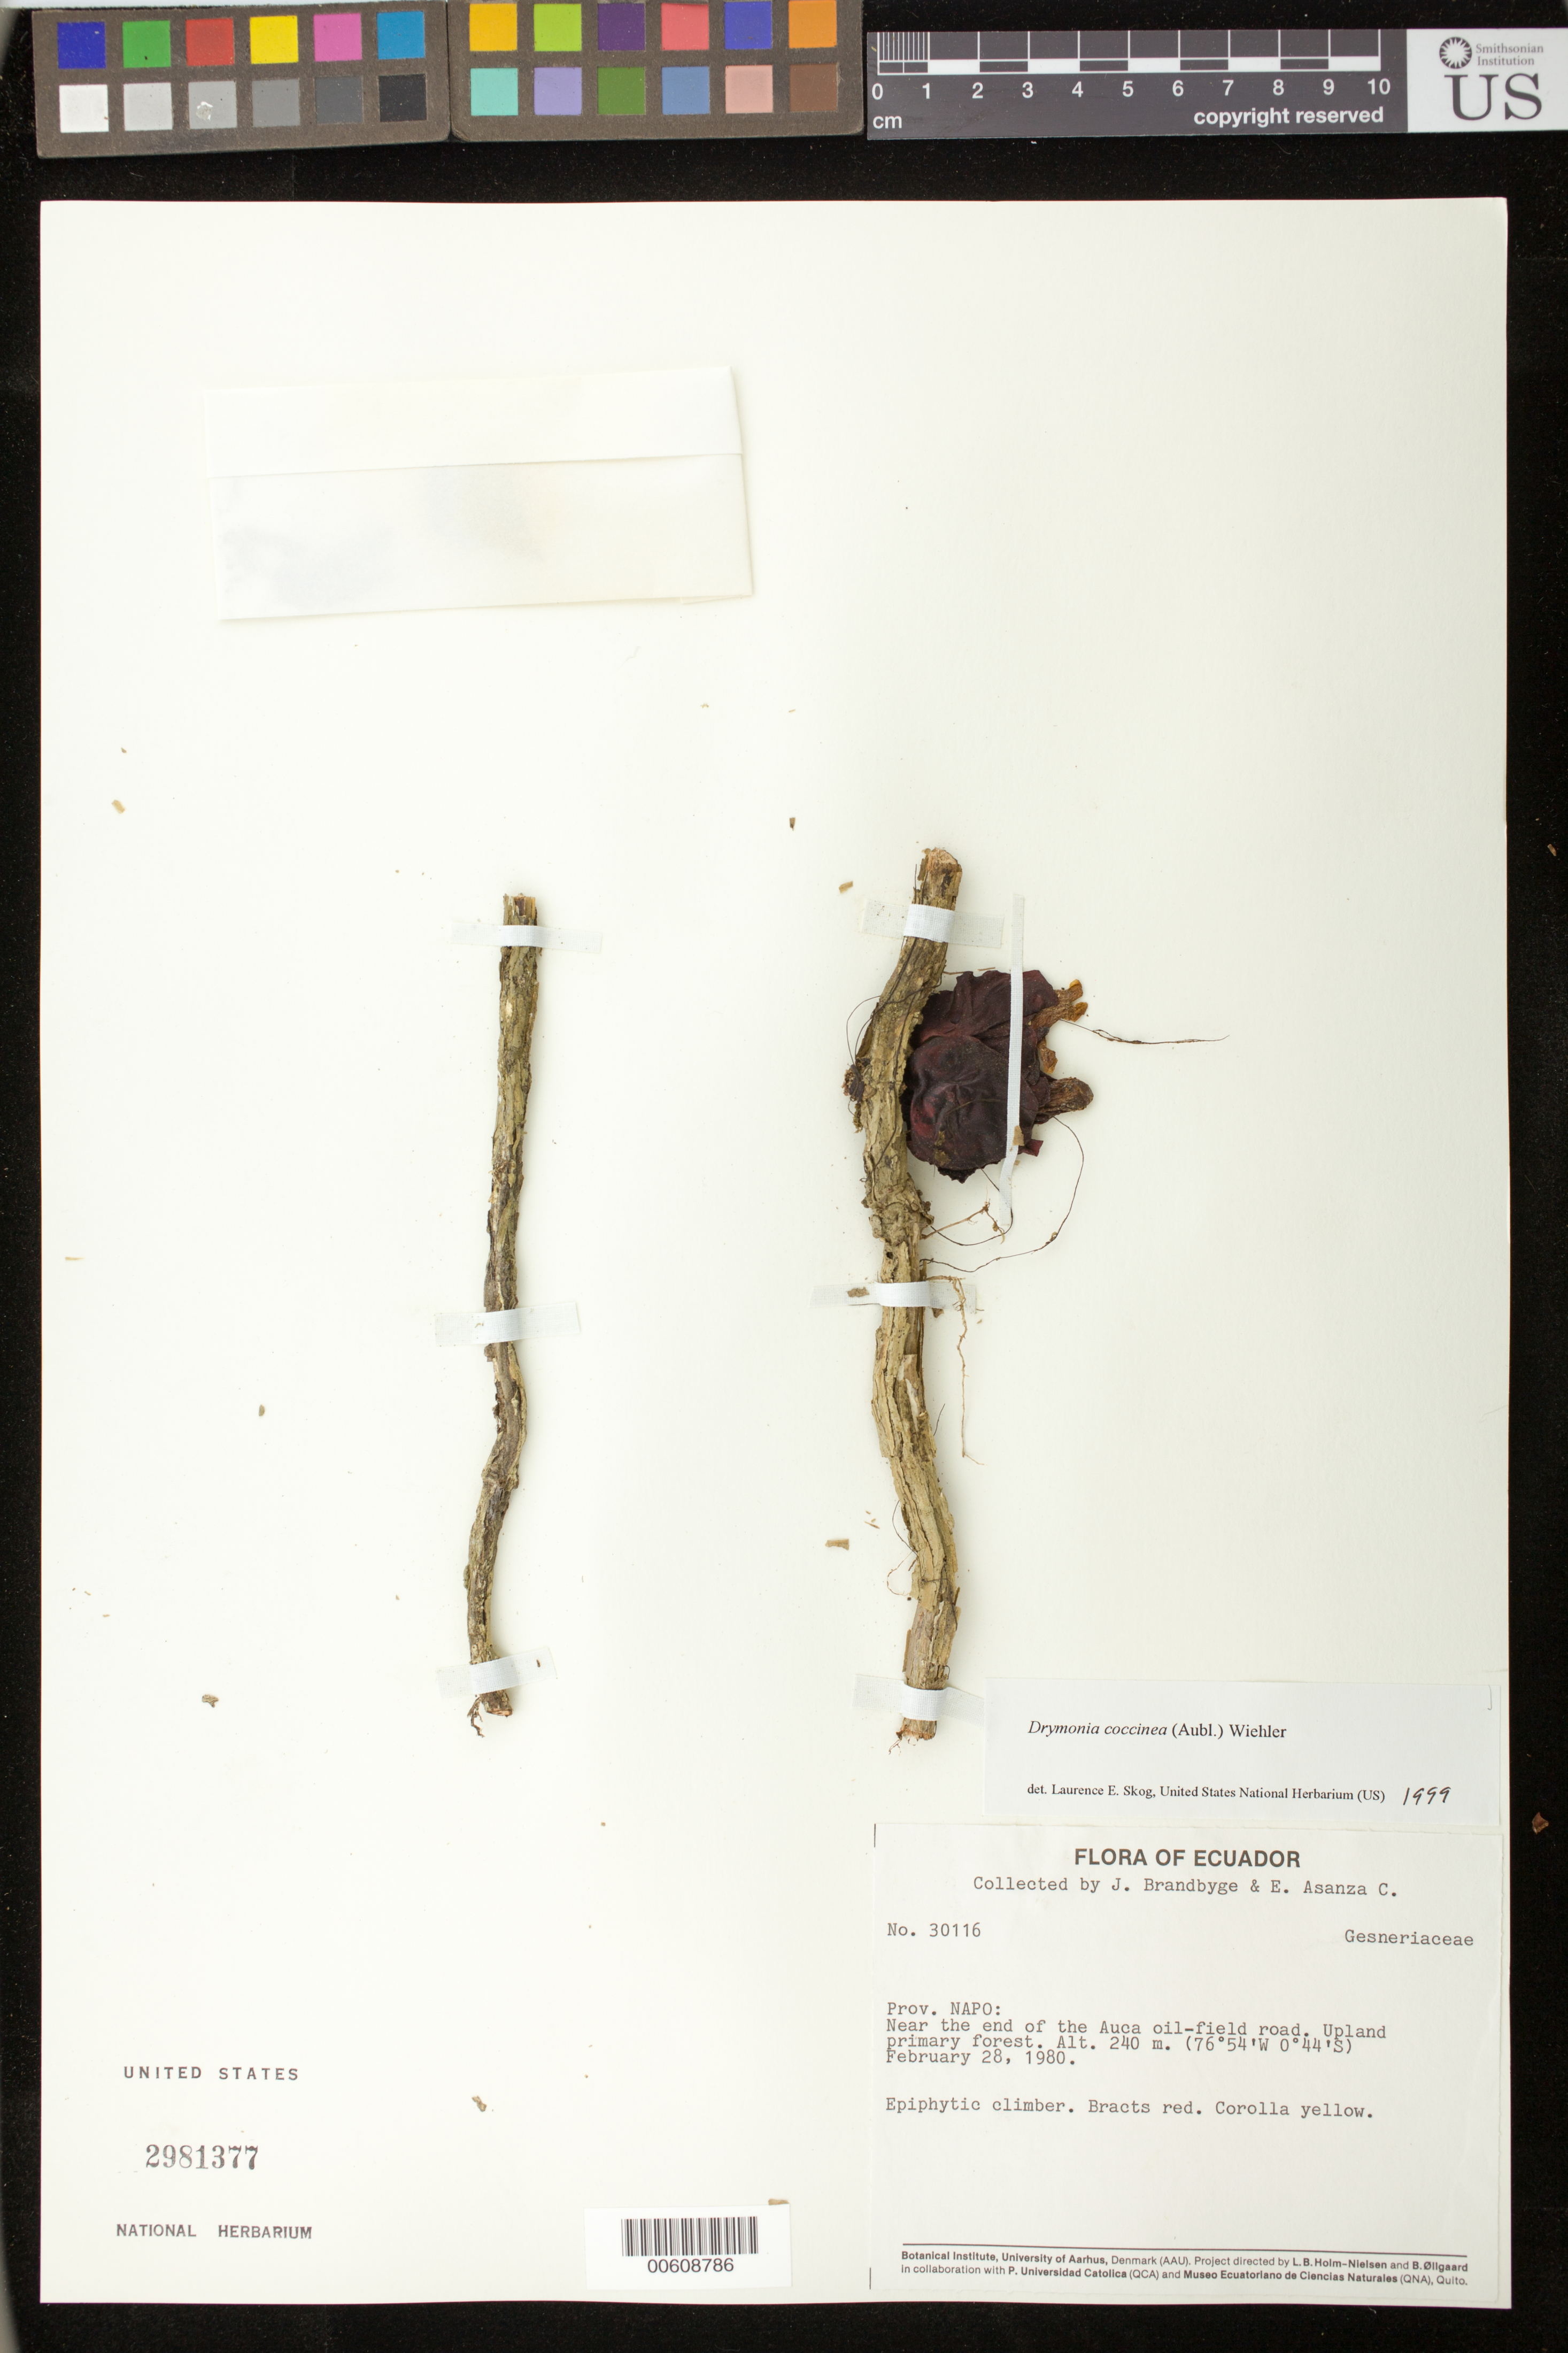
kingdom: Plantae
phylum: Tracheophyta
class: Magnoliopsida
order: Lamiales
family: Gesneriaceae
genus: Drymonia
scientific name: Drymonia coccinea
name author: (Aubl.) Wiehler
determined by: Skog, Laurence E.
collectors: J. Brandbyge & E. Asanza C.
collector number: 30116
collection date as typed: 28 Feb 1980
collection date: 1980-02-28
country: Ecuador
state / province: Napo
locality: Near the end of the Auca oil-field road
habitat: Upland primary forest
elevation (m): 240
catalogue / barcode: US 2981377